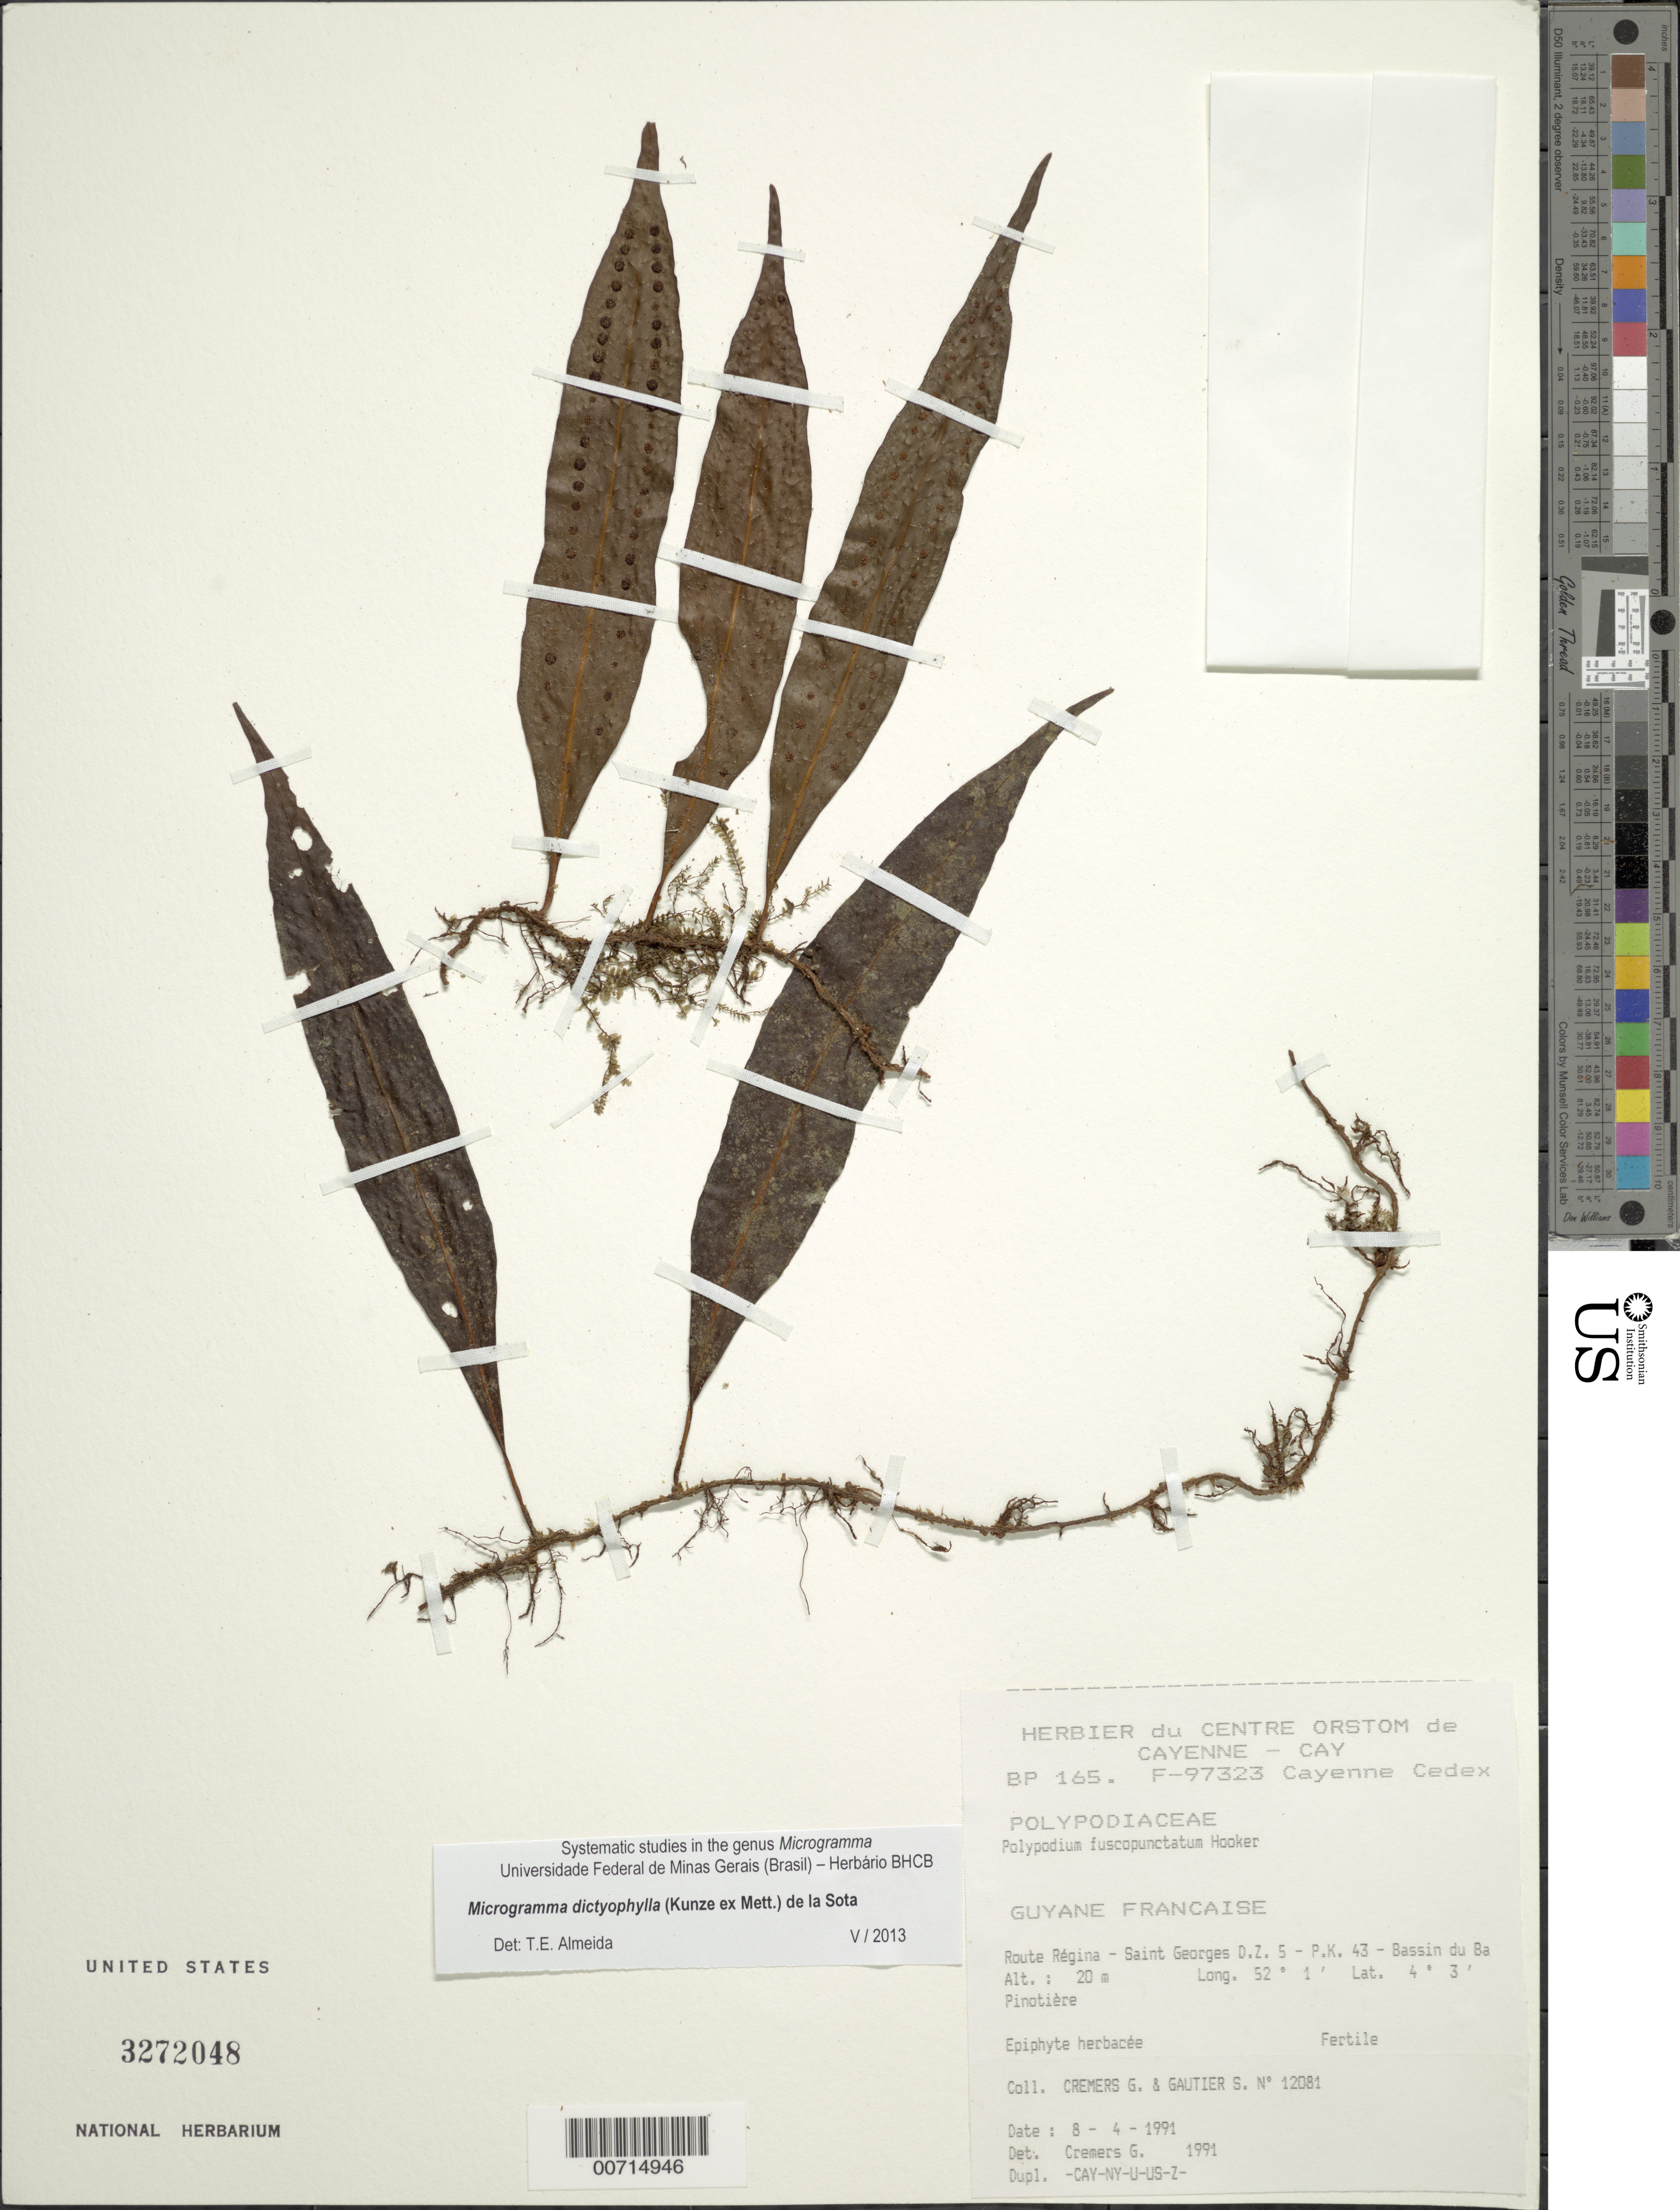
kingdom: Plantae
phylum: Tracheophyta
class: Polypodiopsida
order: Polypodiales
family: Polypodiaceae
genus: Microgramma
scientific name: Microgramma dictyophylla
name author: (Kunze ex Mett.) de la Sota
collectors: G. Cremers & S. Gautier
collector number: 12081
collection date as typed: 8-Apr-91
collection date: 1991-04-08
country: French Guiana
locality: Route Régina, Saint Georges, DZ 5-PK43, Bassin de l'Approuague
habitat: Pinotiere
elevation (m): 20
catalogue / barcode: US 3272048